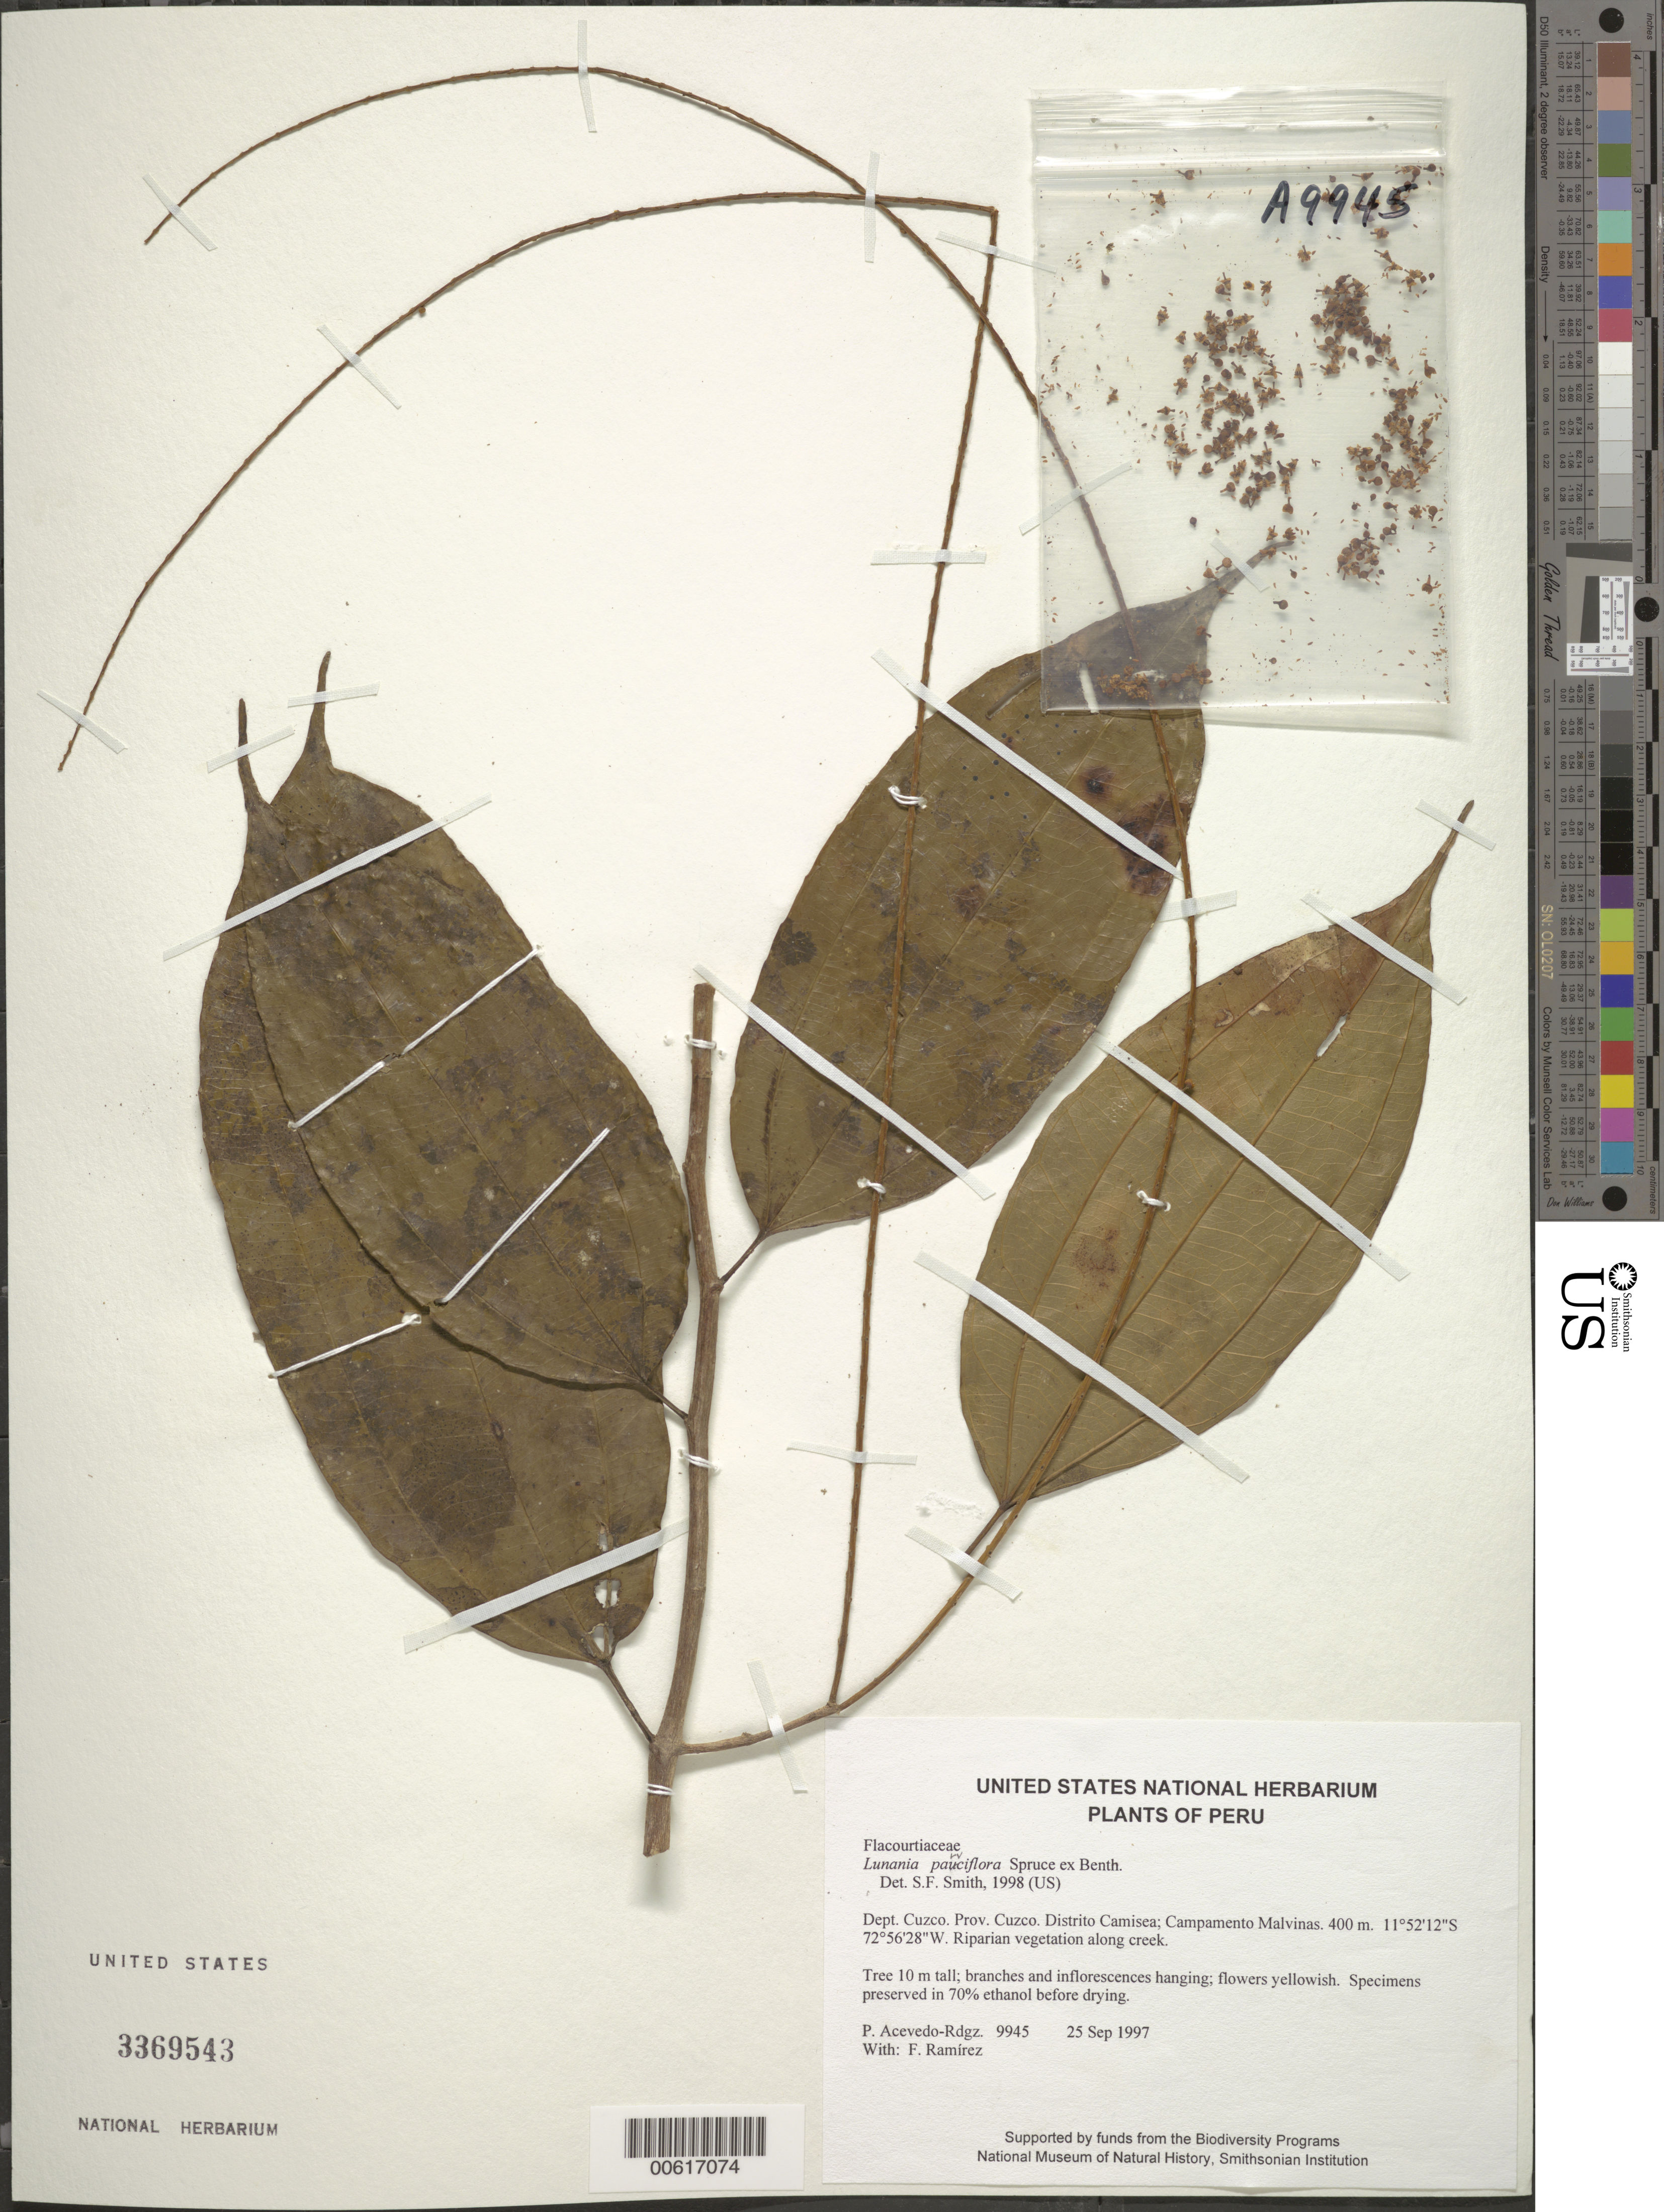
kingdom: Plantae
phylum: Tracheophyta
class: Magnoliopsida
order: Malpighiales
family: Salicaceae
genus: Lunania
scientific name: Lunania parviflora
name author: Spruce ex Benth.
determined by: Smith, Stephen F., (US), NMNH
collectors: P. Acevedo-Rodr. & F. Ramirez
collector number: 9945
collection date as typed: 25 Sep 1997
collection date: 1997-09-25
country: Peru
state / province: Cusco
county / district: Cusco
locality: Distrito Camisea; Campamento Malvinas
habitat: Riparian vegetation along creek.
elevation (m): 400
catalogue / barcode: US 3369543